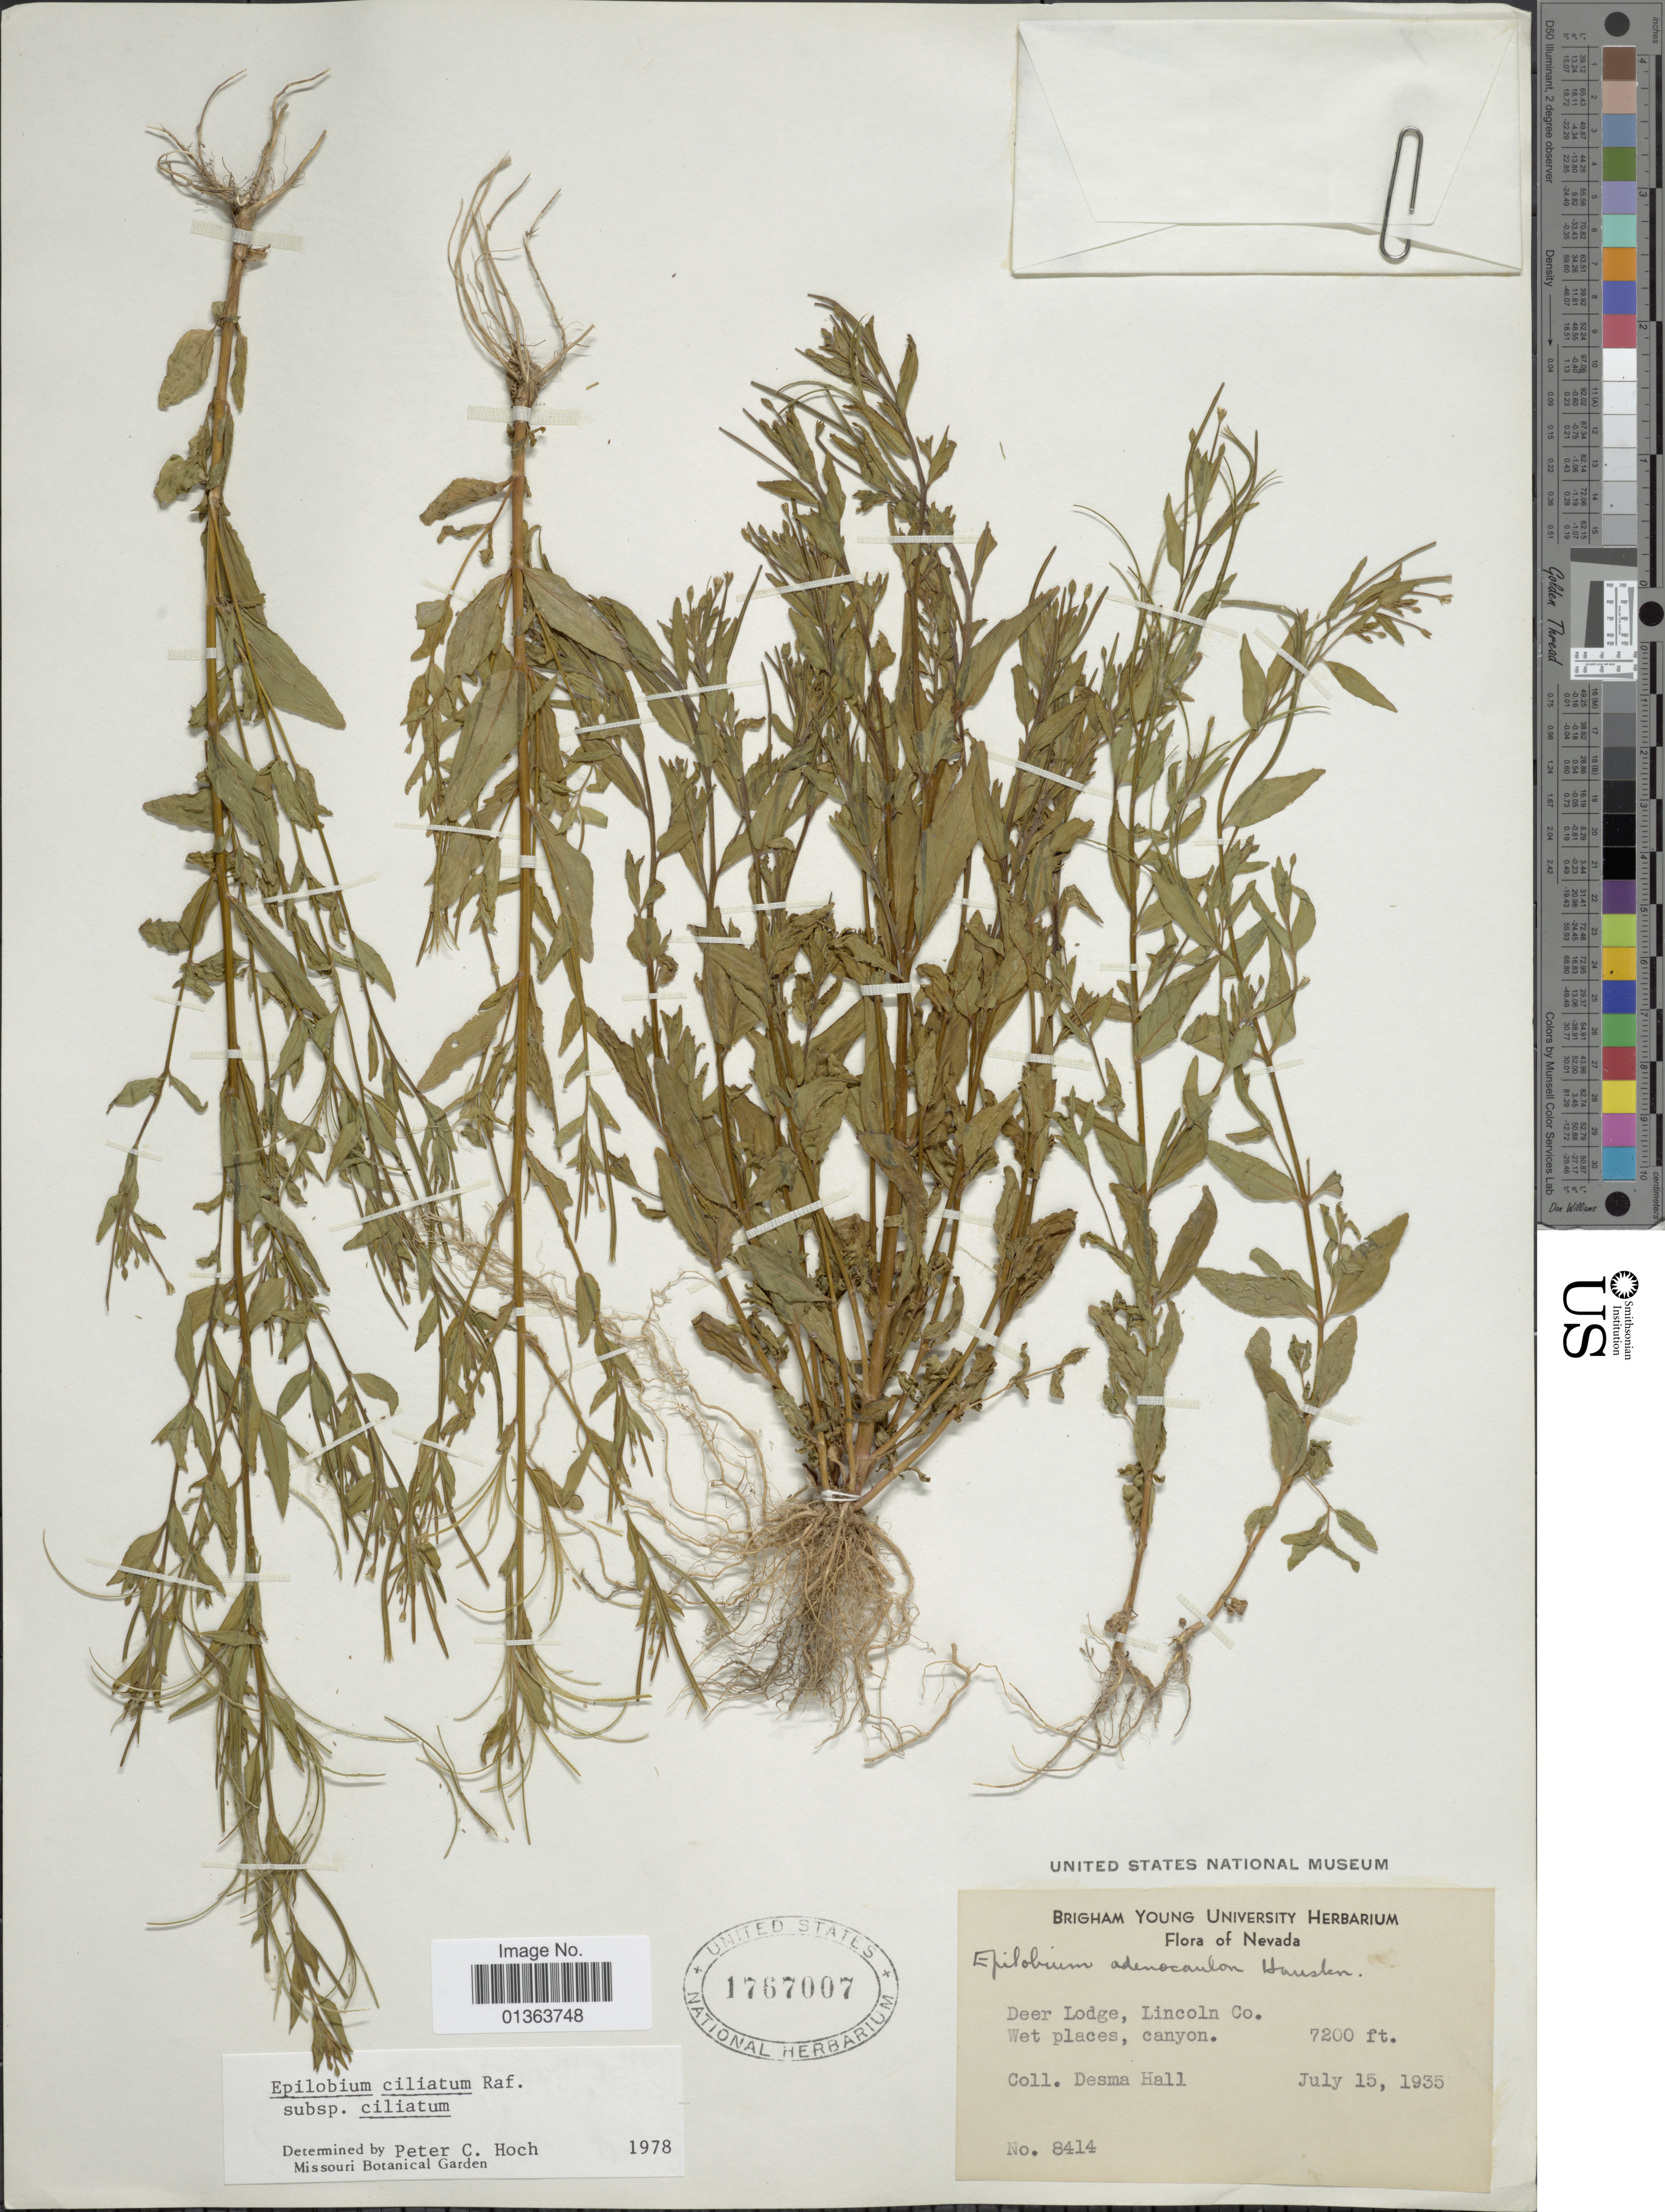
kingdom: Plantae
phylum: Tracheophyta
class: Magnoliopsida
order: Myrtales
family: Onagraceae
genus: Epilobium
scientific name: Epilobium ciliatum subsp. ciliatum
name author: Raf.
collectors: D. Hall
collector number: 8414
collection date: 1935-07-15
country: United States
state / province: Nevada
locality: Deer Lodge, Lincoln Co.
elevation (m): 2195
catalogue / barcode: US 1767007